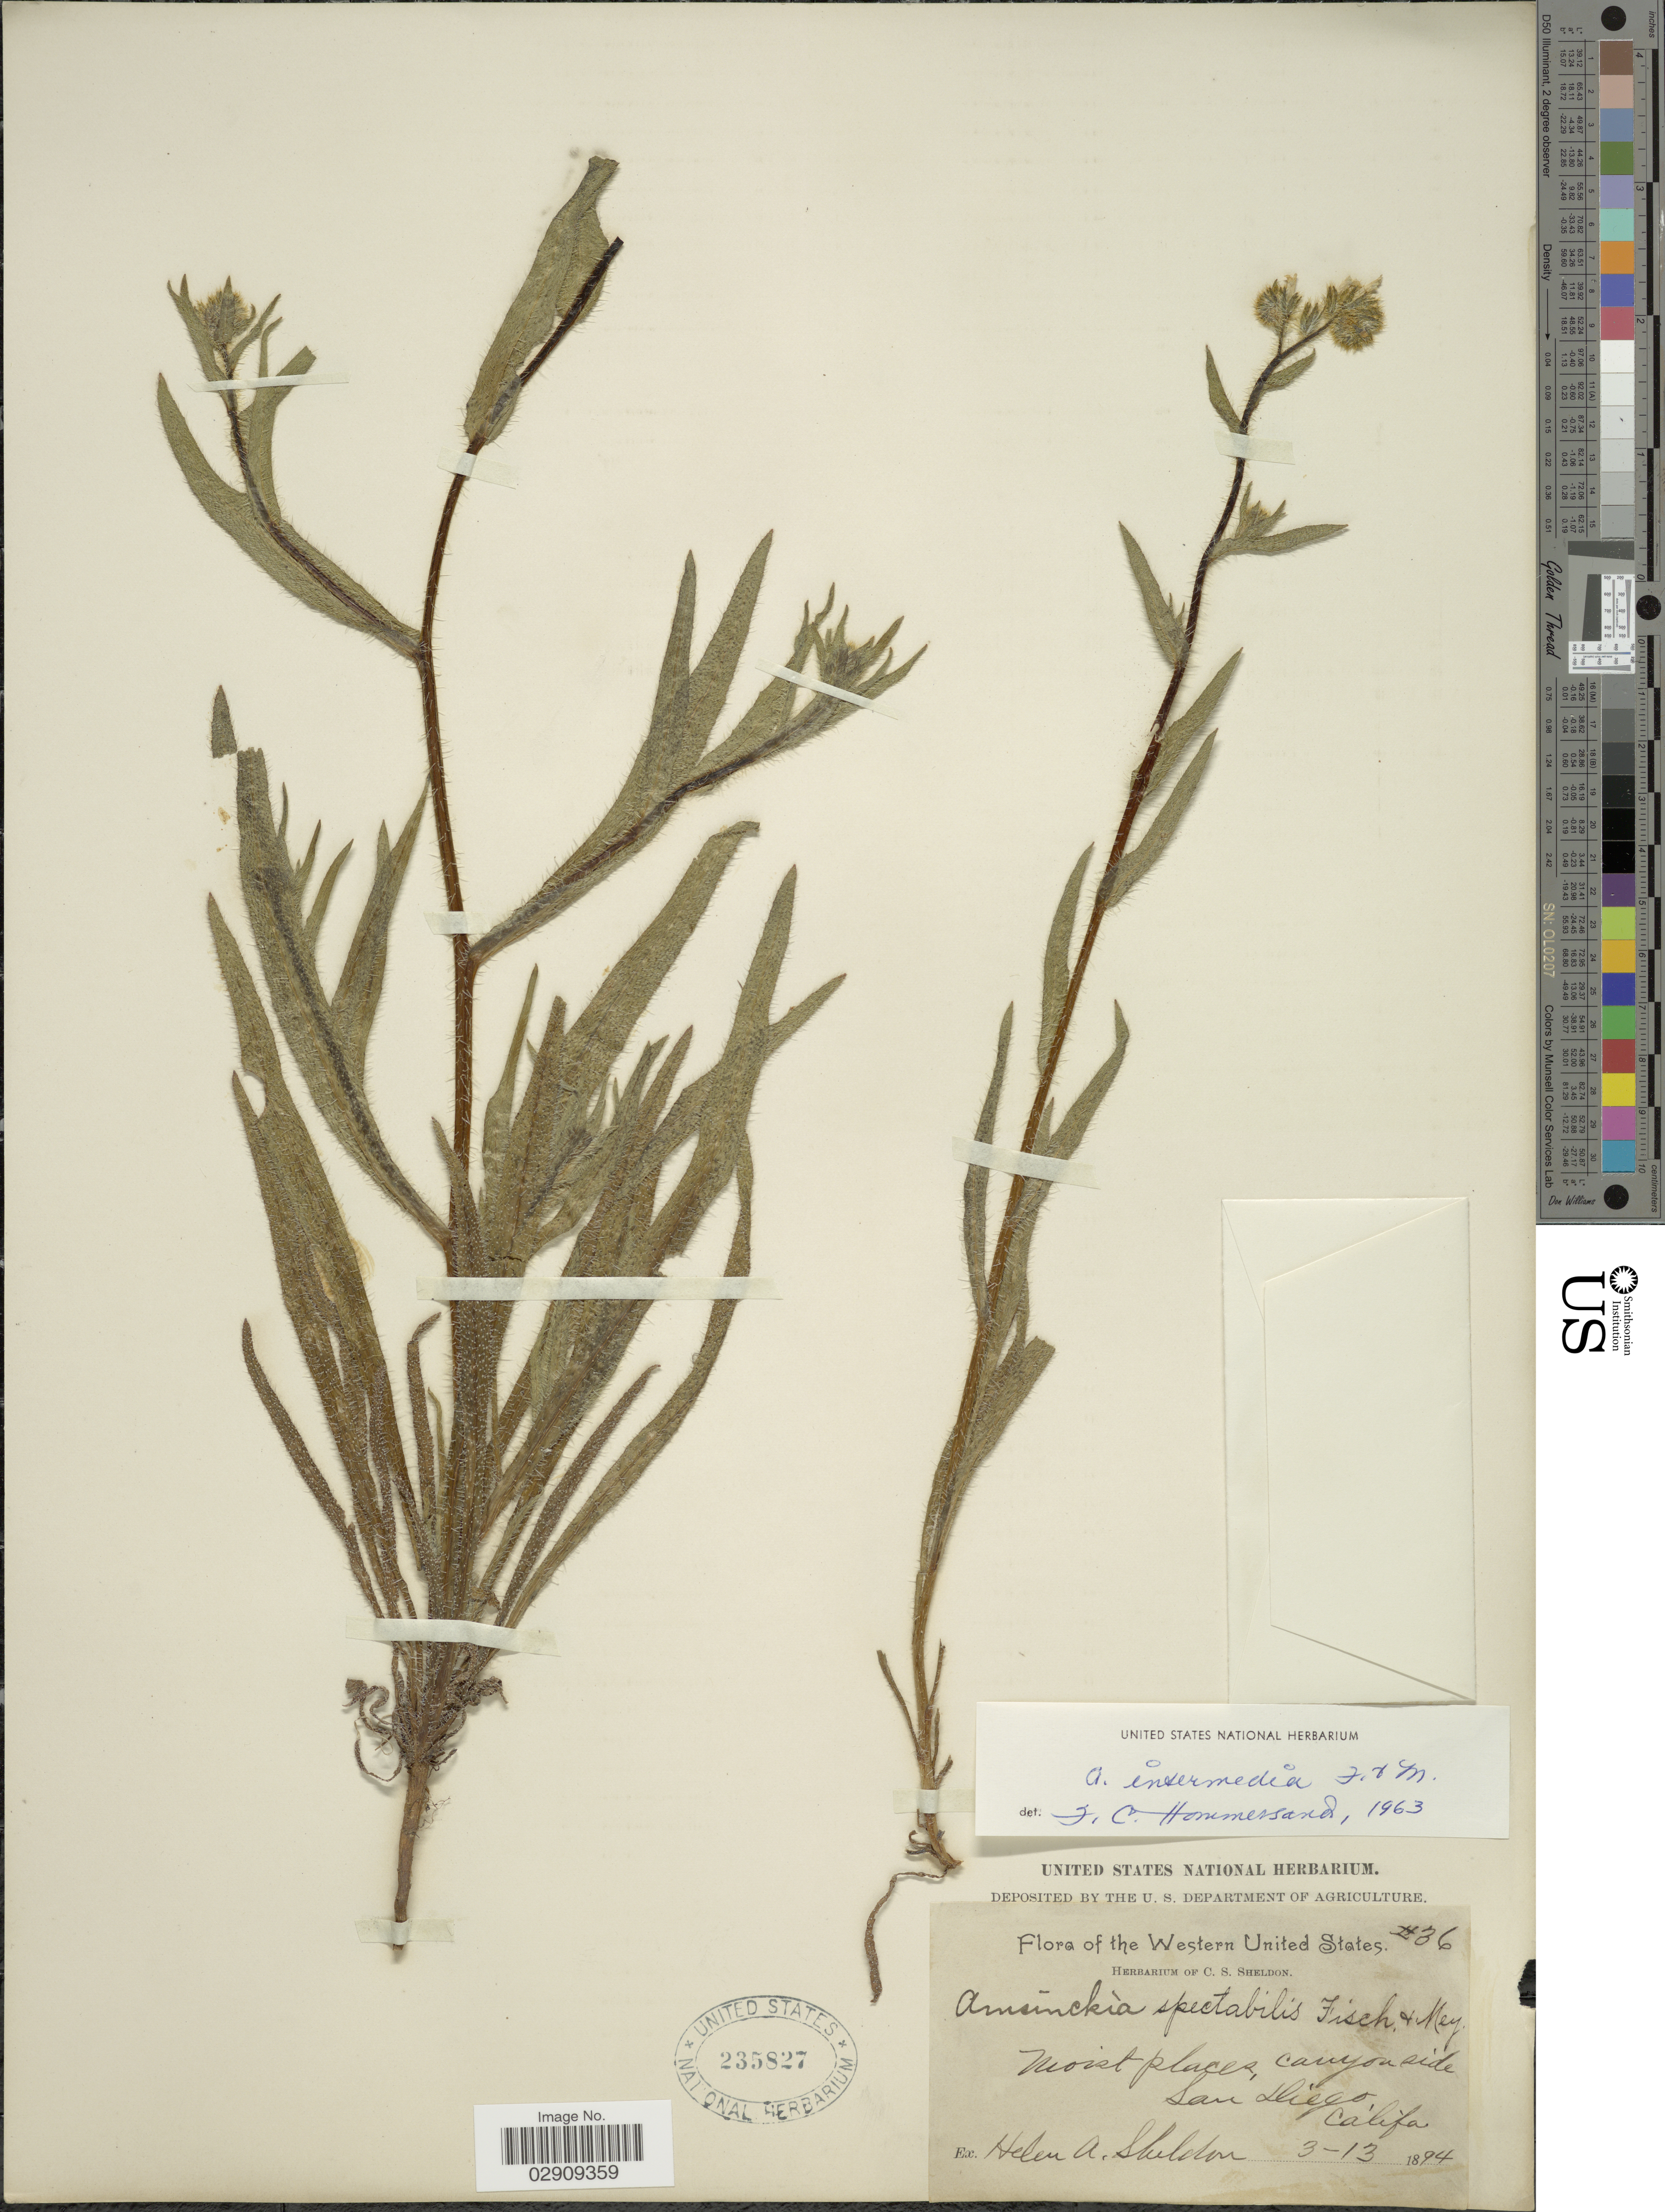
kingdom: Plantae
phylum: Tracheophyta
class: Magnoliopsida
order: Boraginales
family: Boraginaceae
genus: Amsinckia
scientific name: Amsinckia menziesii var. intermedia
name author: (Fisch. & C.A. Mey.) Ganders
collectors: H. Sheldon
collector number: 36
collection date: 1894-03-13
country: United States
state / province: California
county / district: San Diego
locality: Western United States. San Diego.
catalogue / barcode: US 235827